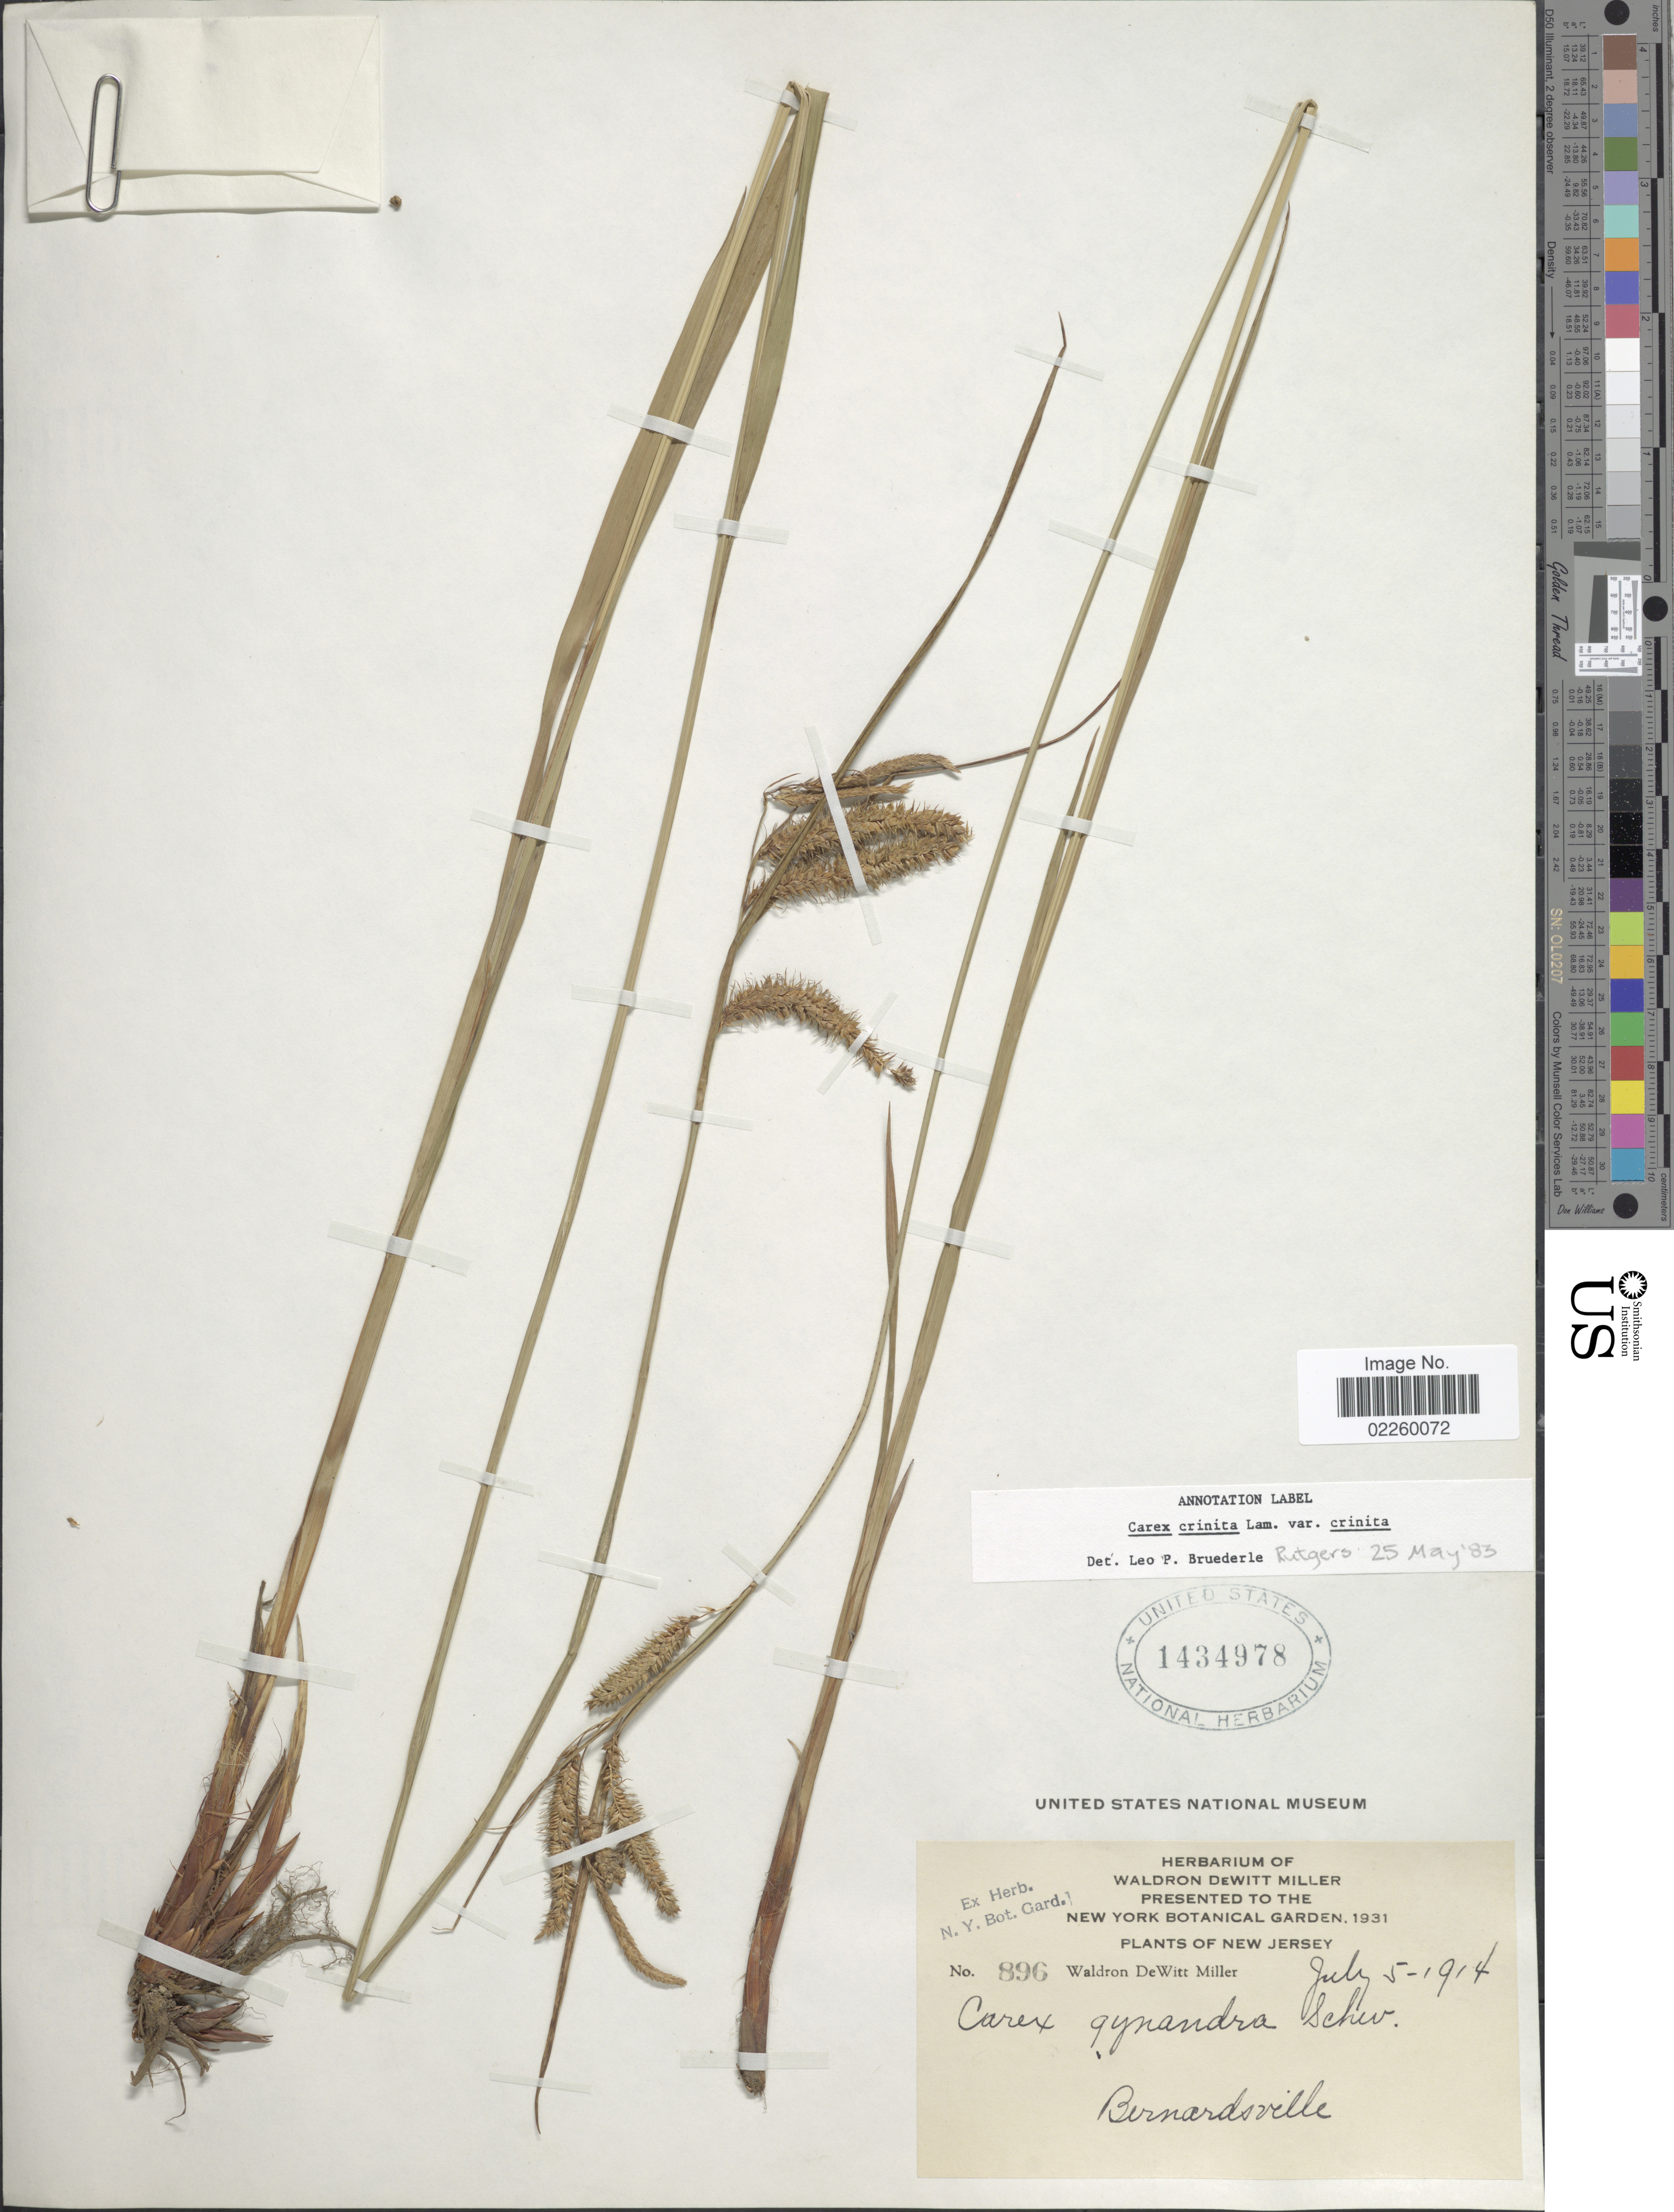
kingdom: Plantae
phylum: Tracheophyta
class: Liliopsida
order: Poales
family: Cyperaceae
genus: Carex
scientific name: Carex crinita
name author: Lam.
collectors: W. De Witt Miller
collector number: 896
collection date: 1914-07-05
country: United States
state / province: New Jersey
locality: Bernardsville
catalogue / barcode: US 1434978